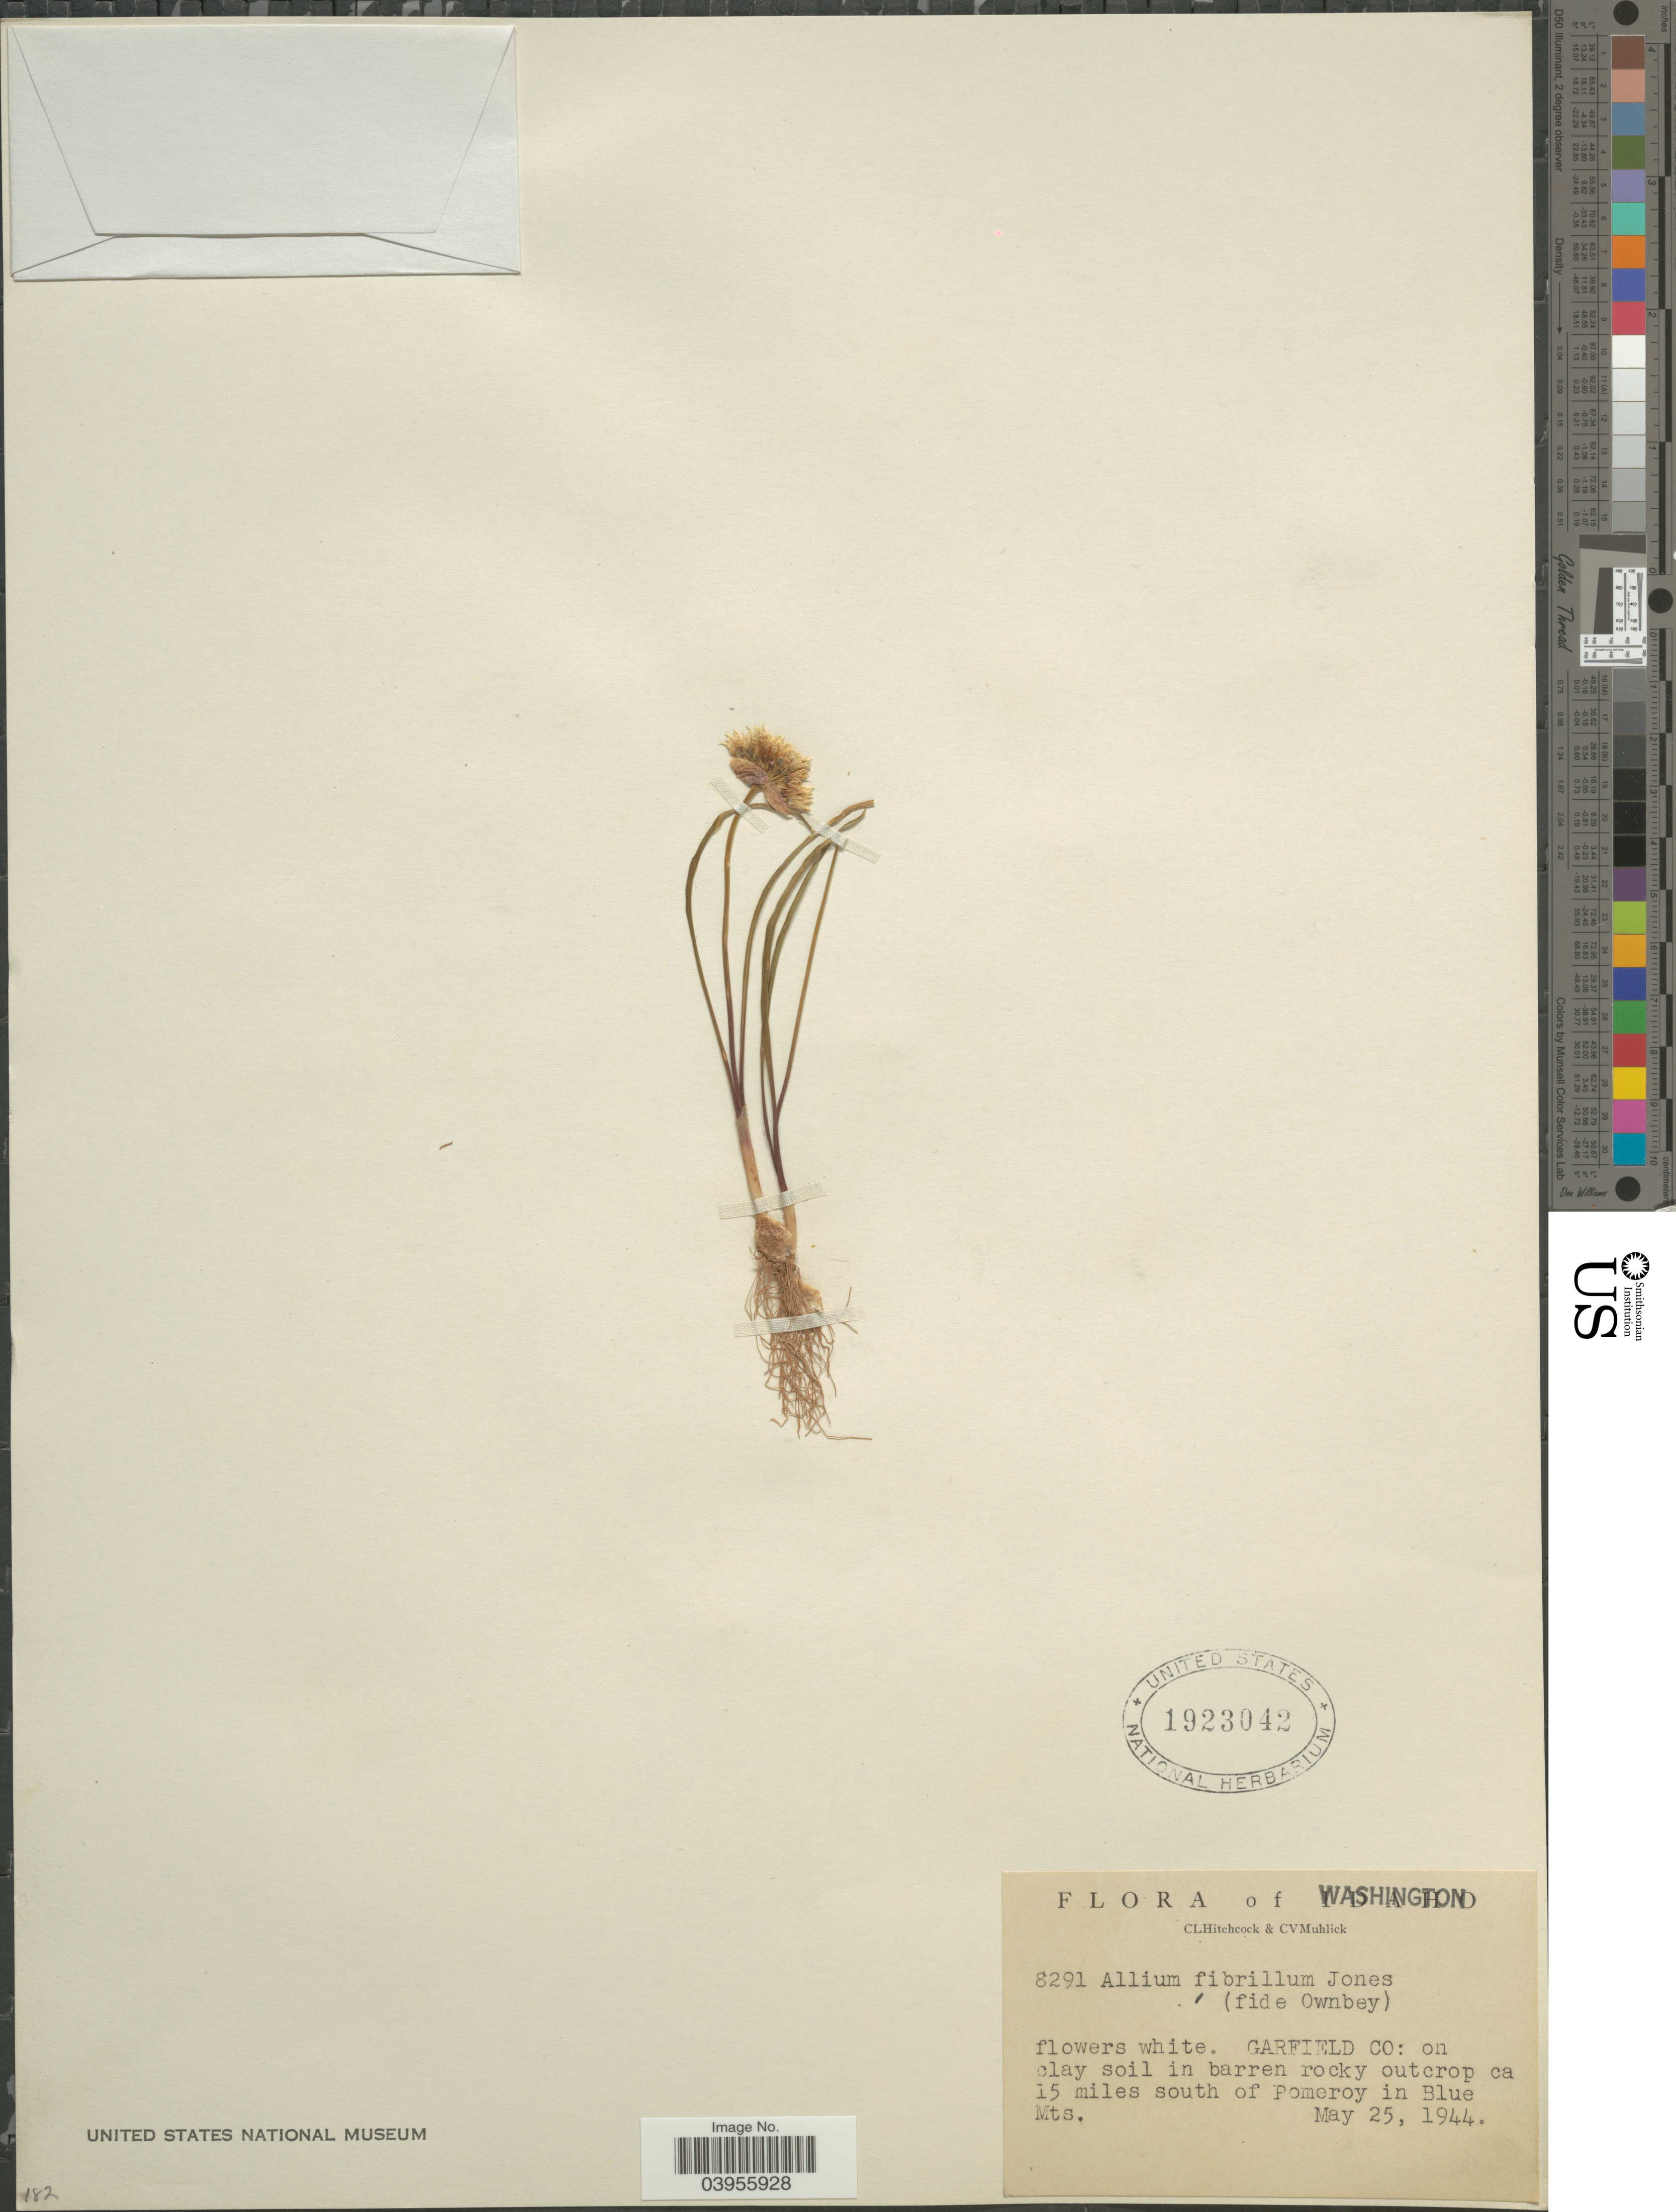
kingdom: Plantae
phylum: Tracheophyta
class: Liliopsida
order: Asparagales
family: Amaryllidaceae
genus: Allium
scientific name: Allium fibrillum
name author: M.E. Jones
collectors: C. L. Hitchcock & C. V. Muhlick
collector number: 8291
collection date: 1944-05-25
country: United States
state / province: Washington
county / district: Garfield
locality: Garfield Co: on clay soil in barren rocky outcrops ca 15 miles south of Pomeroy in Blue Mts.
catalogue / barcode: US 1923042